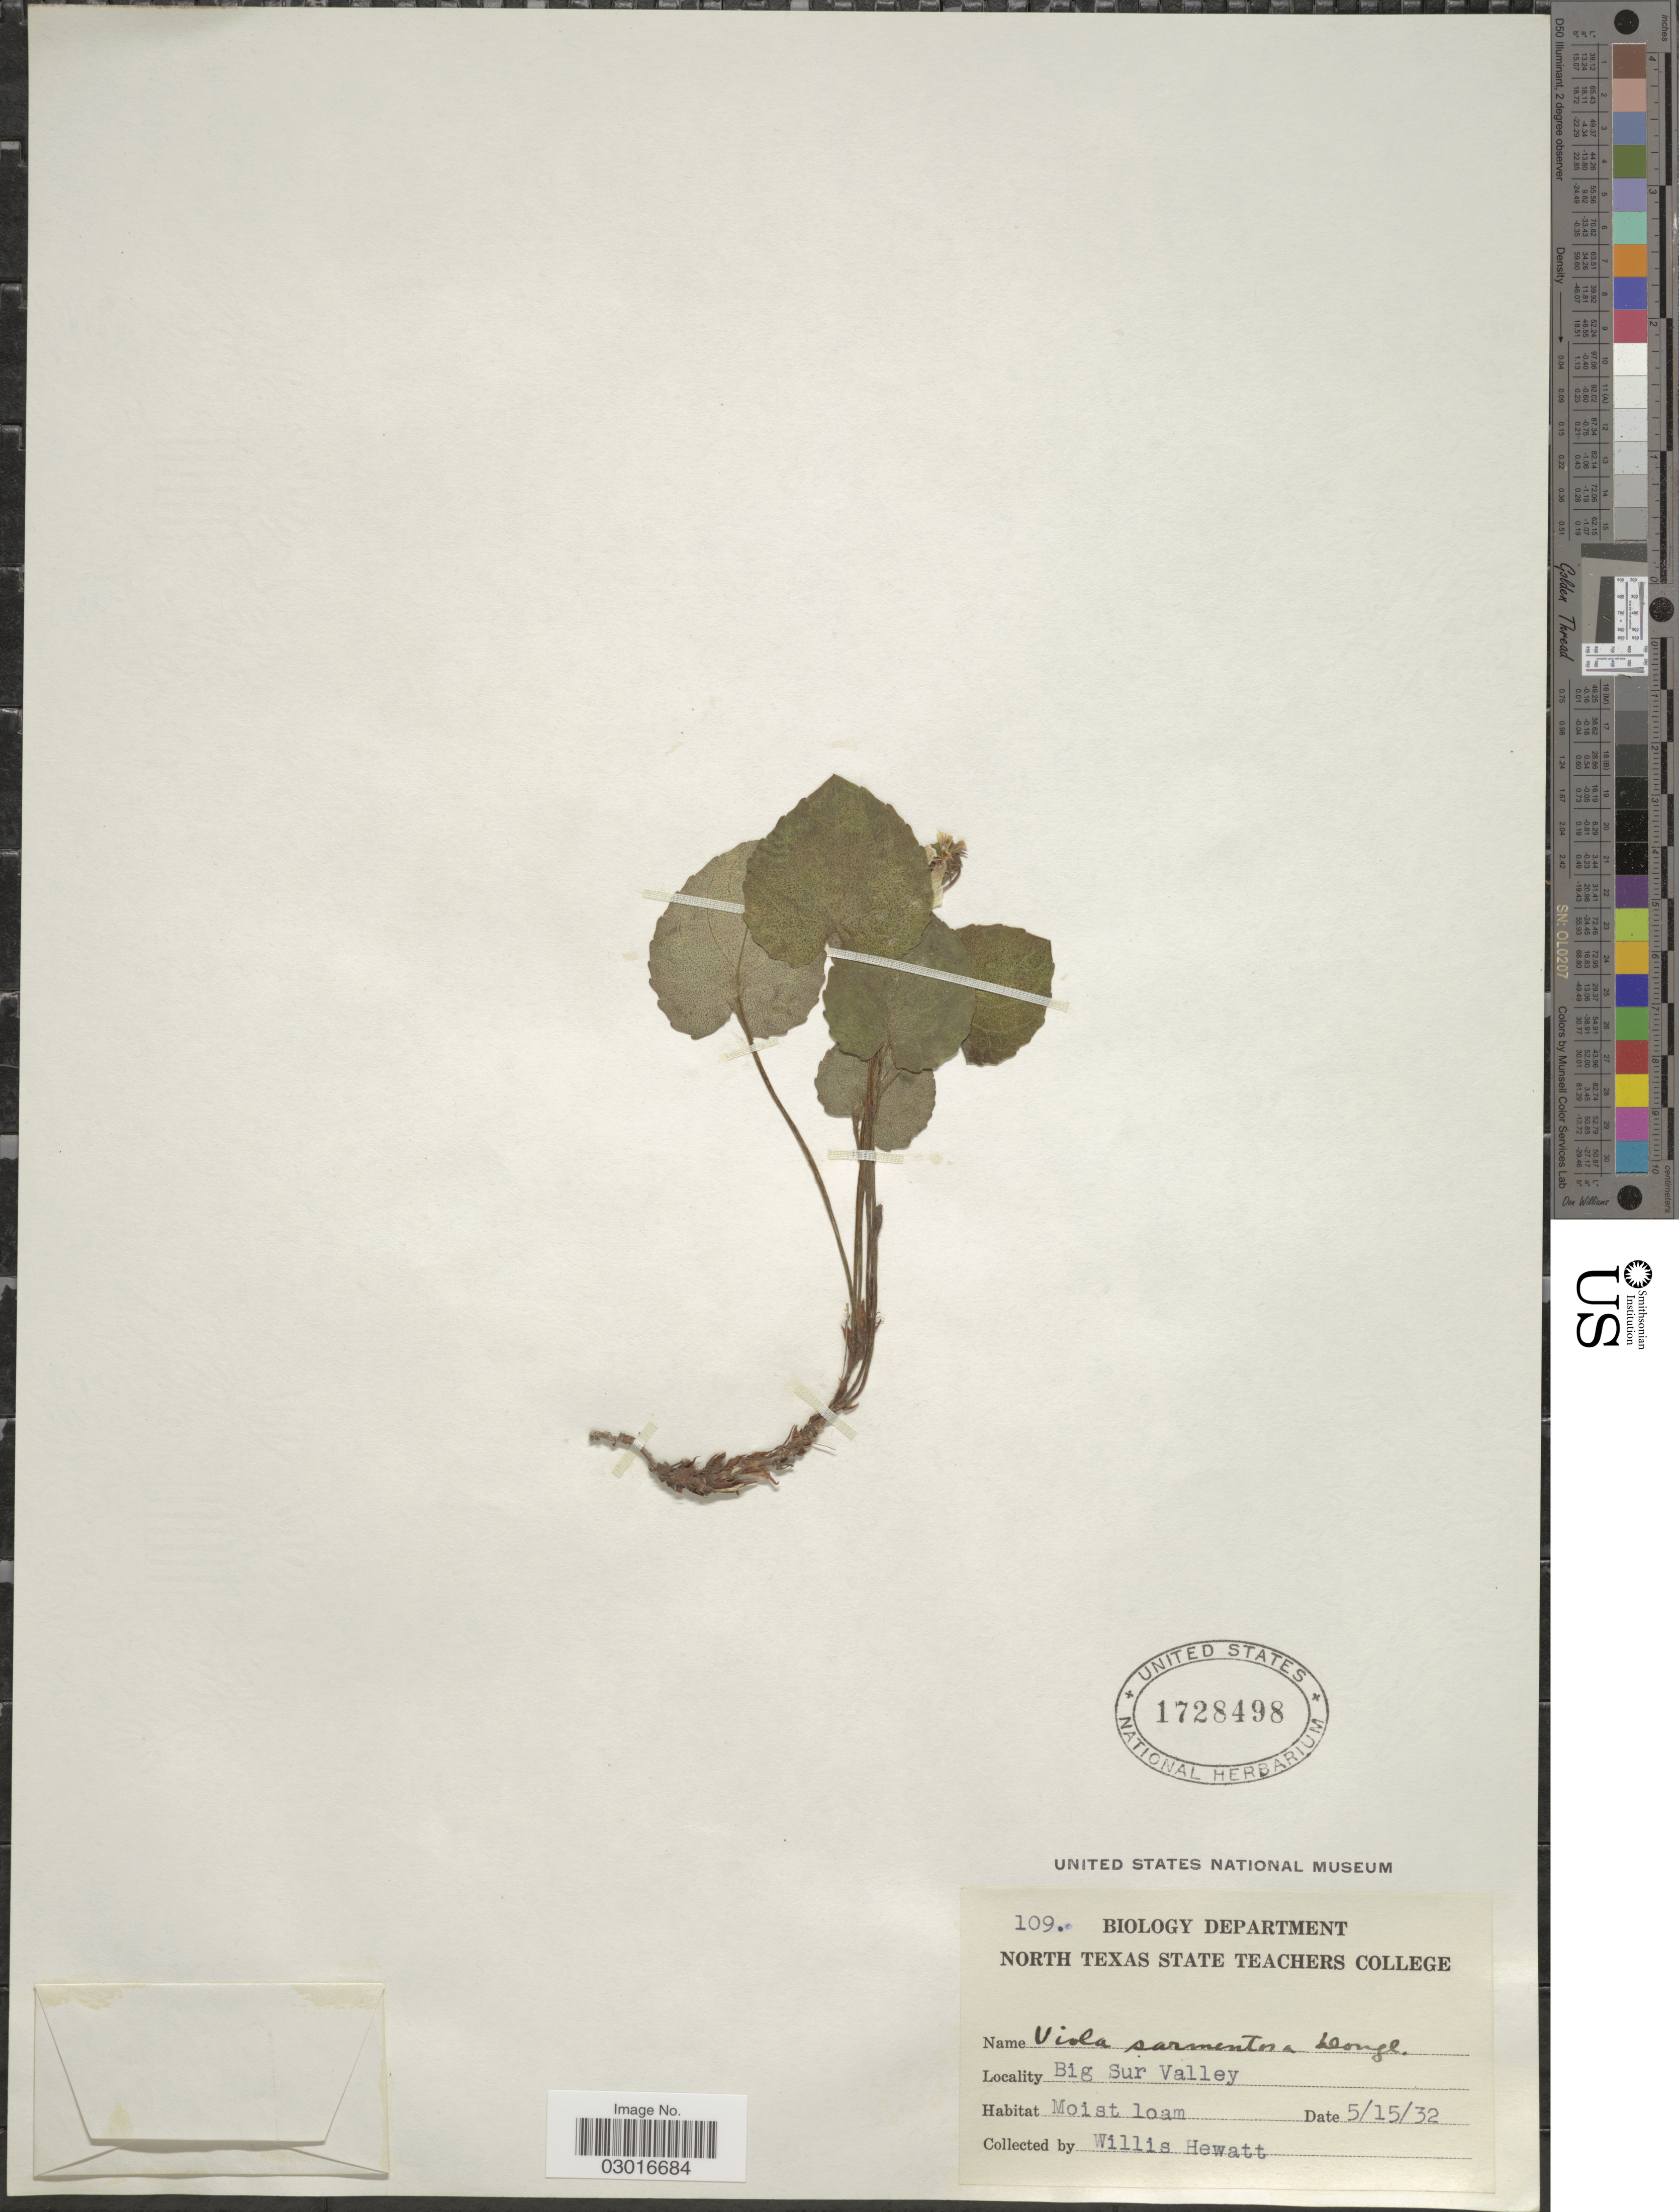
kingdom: Plantae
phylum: Tracheophyta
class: Magnoliopsida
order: Malpighiales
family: Violaceae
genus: Viola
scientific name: Viola sempervirens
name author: Greene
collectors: W. Hewatt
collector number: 109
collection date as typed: Transcribed d/m/y: 15/5/32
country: United States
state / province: Texas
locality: Big Sur Valley.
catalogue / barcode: US 1728498